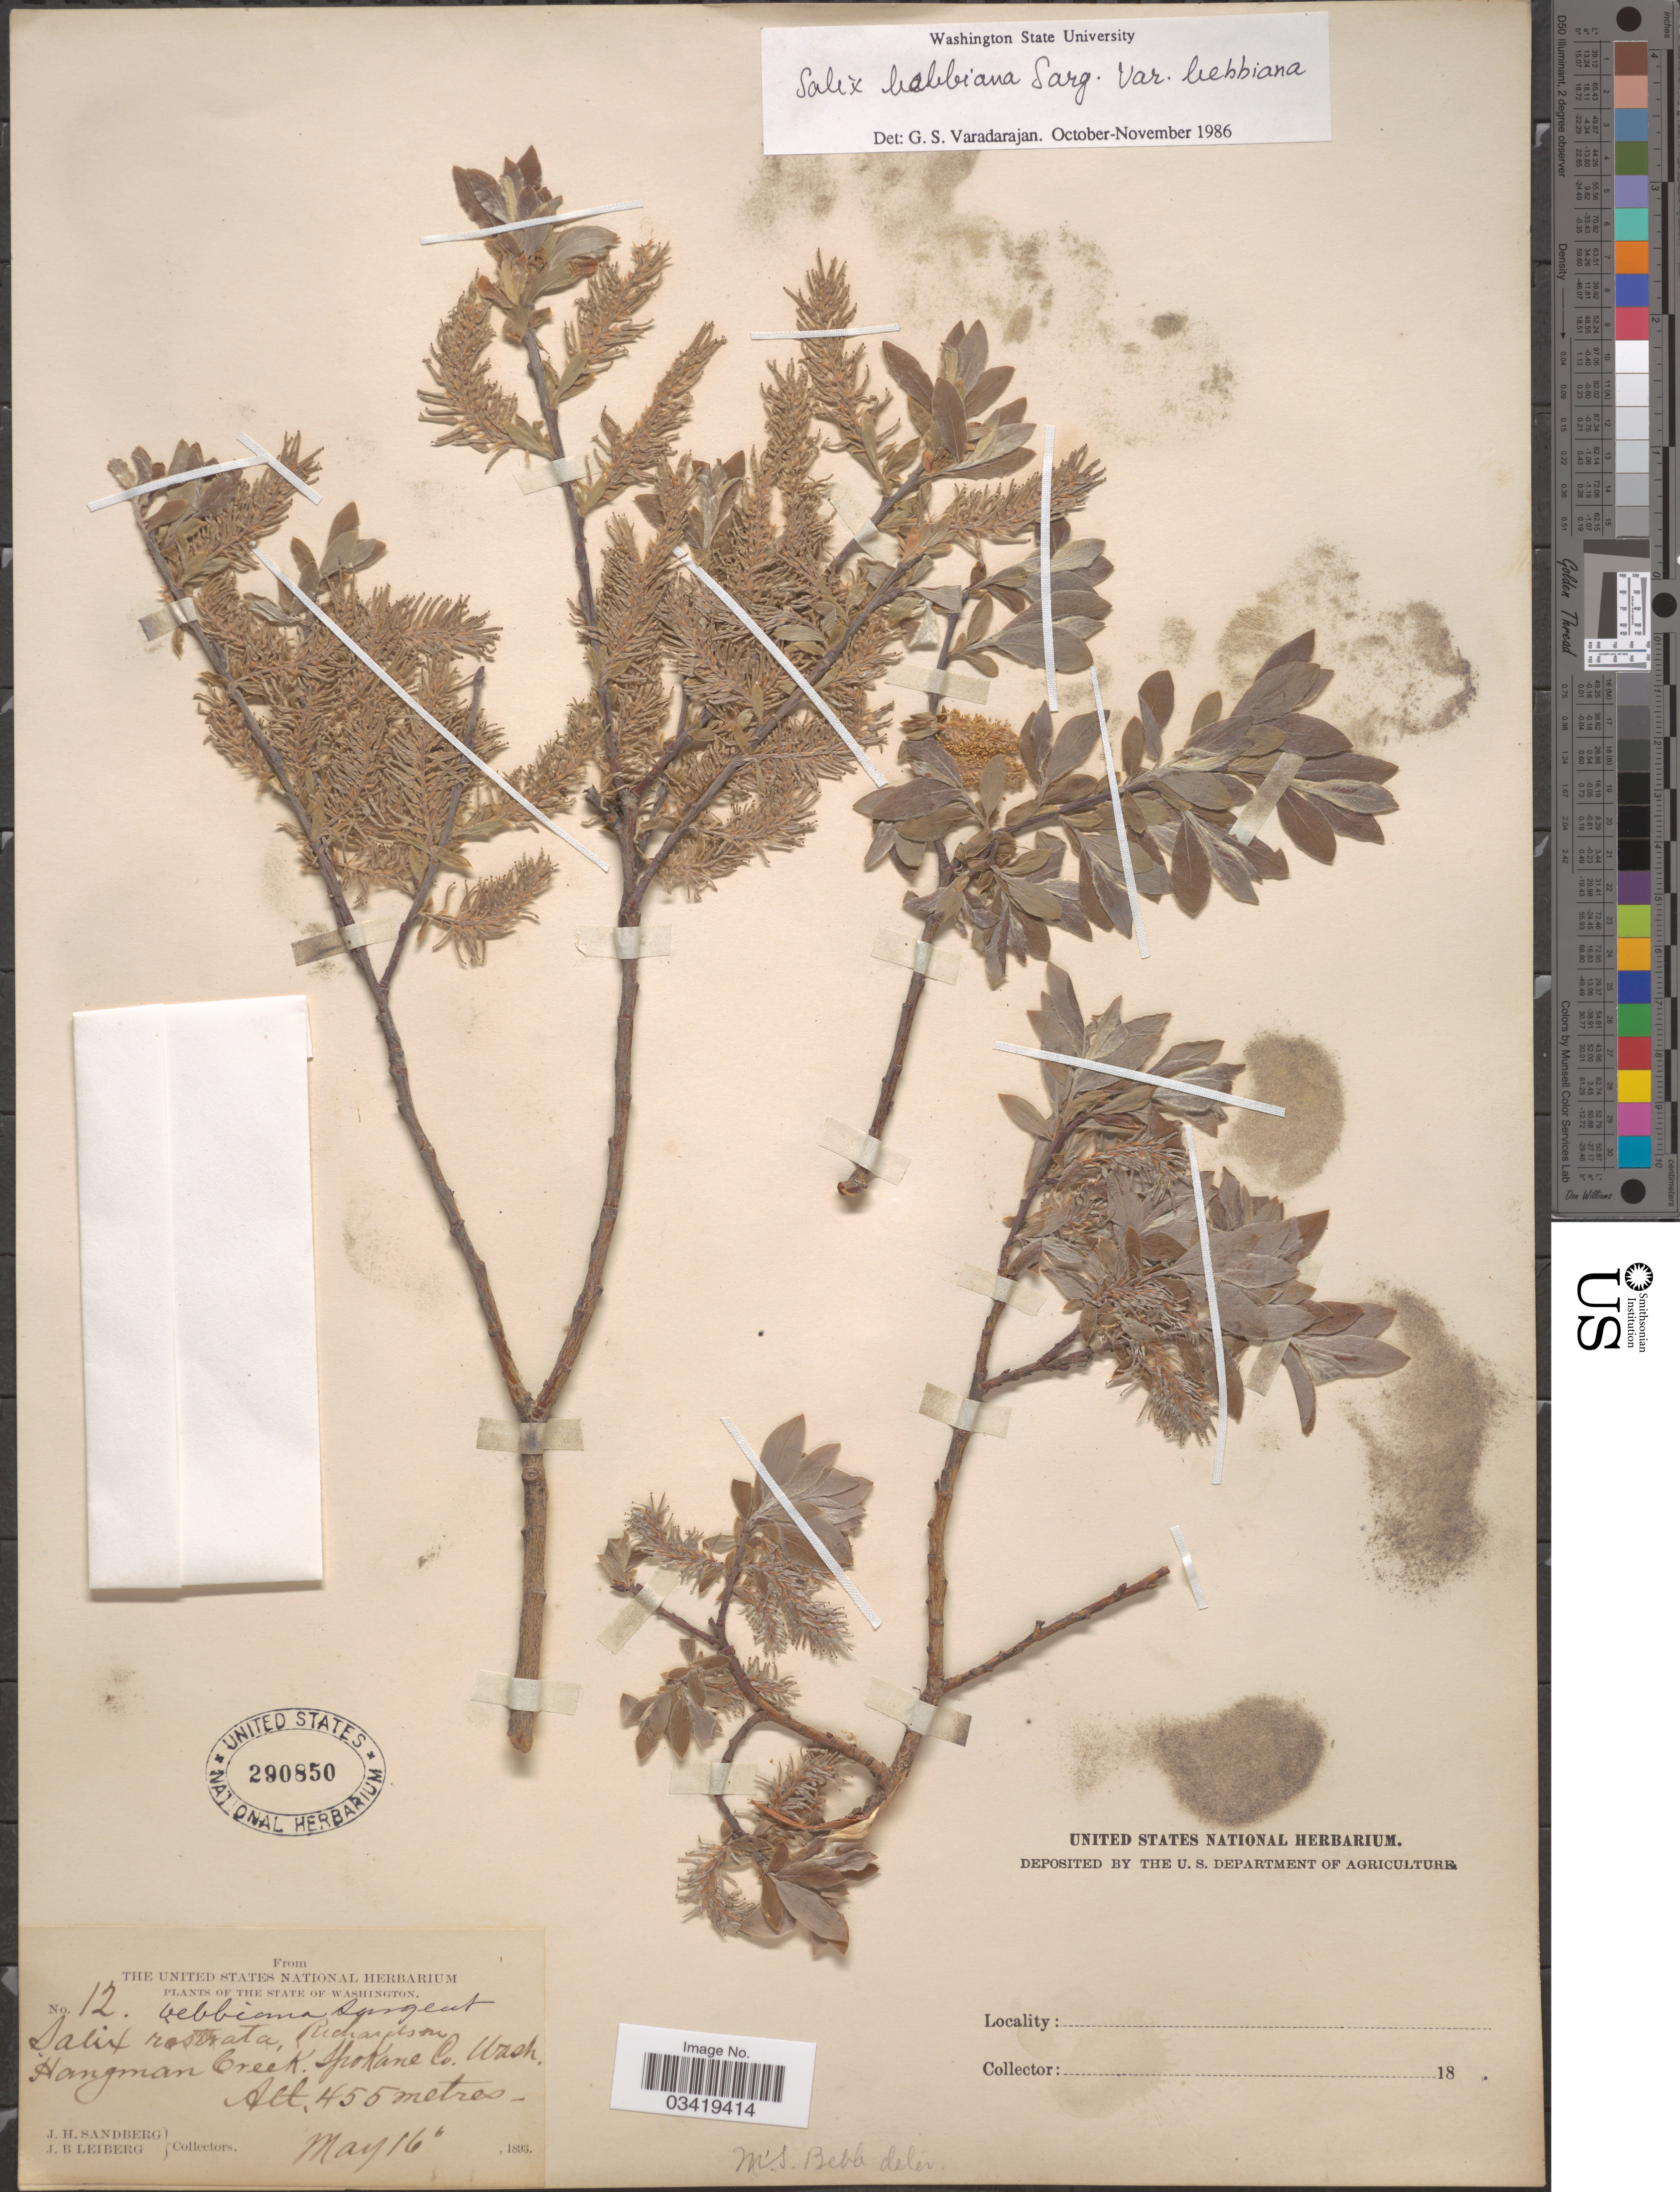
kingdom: Plantae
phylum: Tracheophyta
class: Magnoliopsida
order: Malpighiales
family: Salicaceae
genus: Salix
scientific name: Salix bebbiana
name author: Sarg.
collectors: J. H. Sandberg & J. B. Leiberg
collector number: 12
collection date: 1893-05-16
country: United States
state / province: Washington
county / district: Spokane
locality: Hangman Creek. Spokane Co.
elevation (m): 455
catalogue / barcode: US 290850